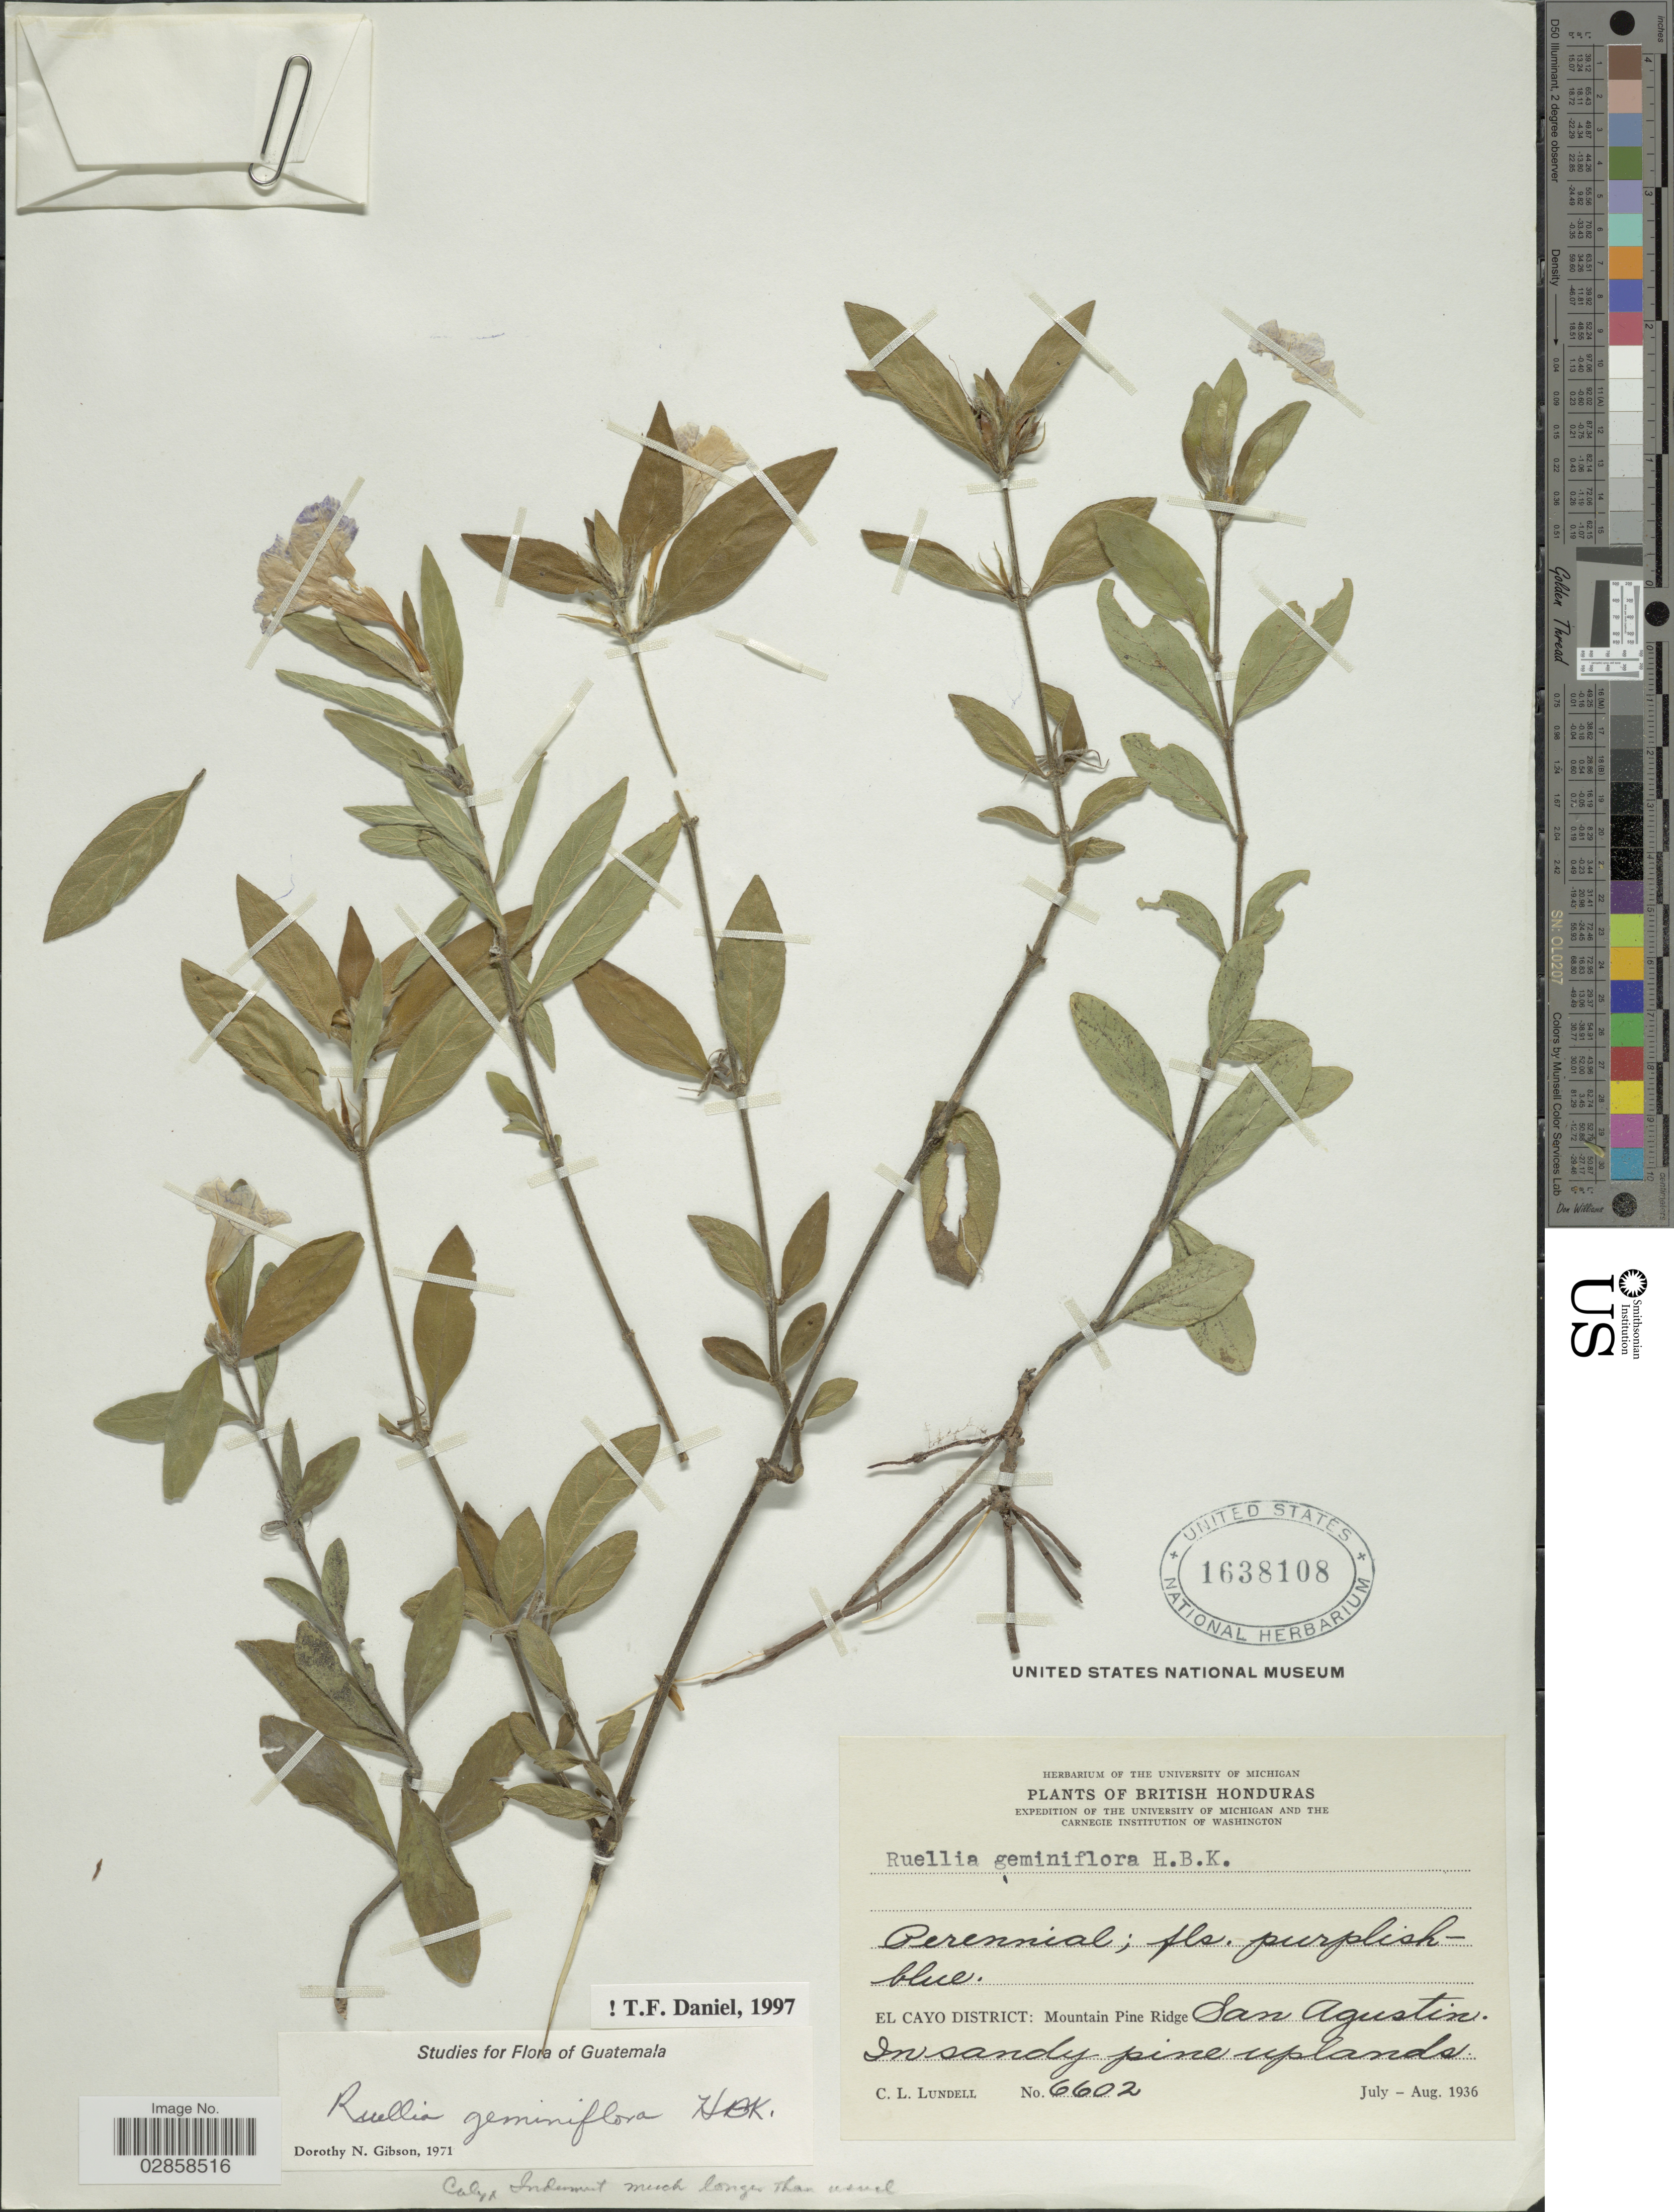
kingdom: Plantae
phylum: Tracheophyta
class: Magnoliopsida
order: Lamiales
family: Acanthaceae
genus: Ruellia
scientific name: Ruellia geminiflora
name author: Kunth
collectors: C. L. Lundell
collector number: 6602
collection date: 1936-07/1936-08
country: Belize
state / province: Cayo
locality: British Honduras. El Cayo District: Mountain Pine Ridge San Augustin.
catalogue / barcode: US 1638108